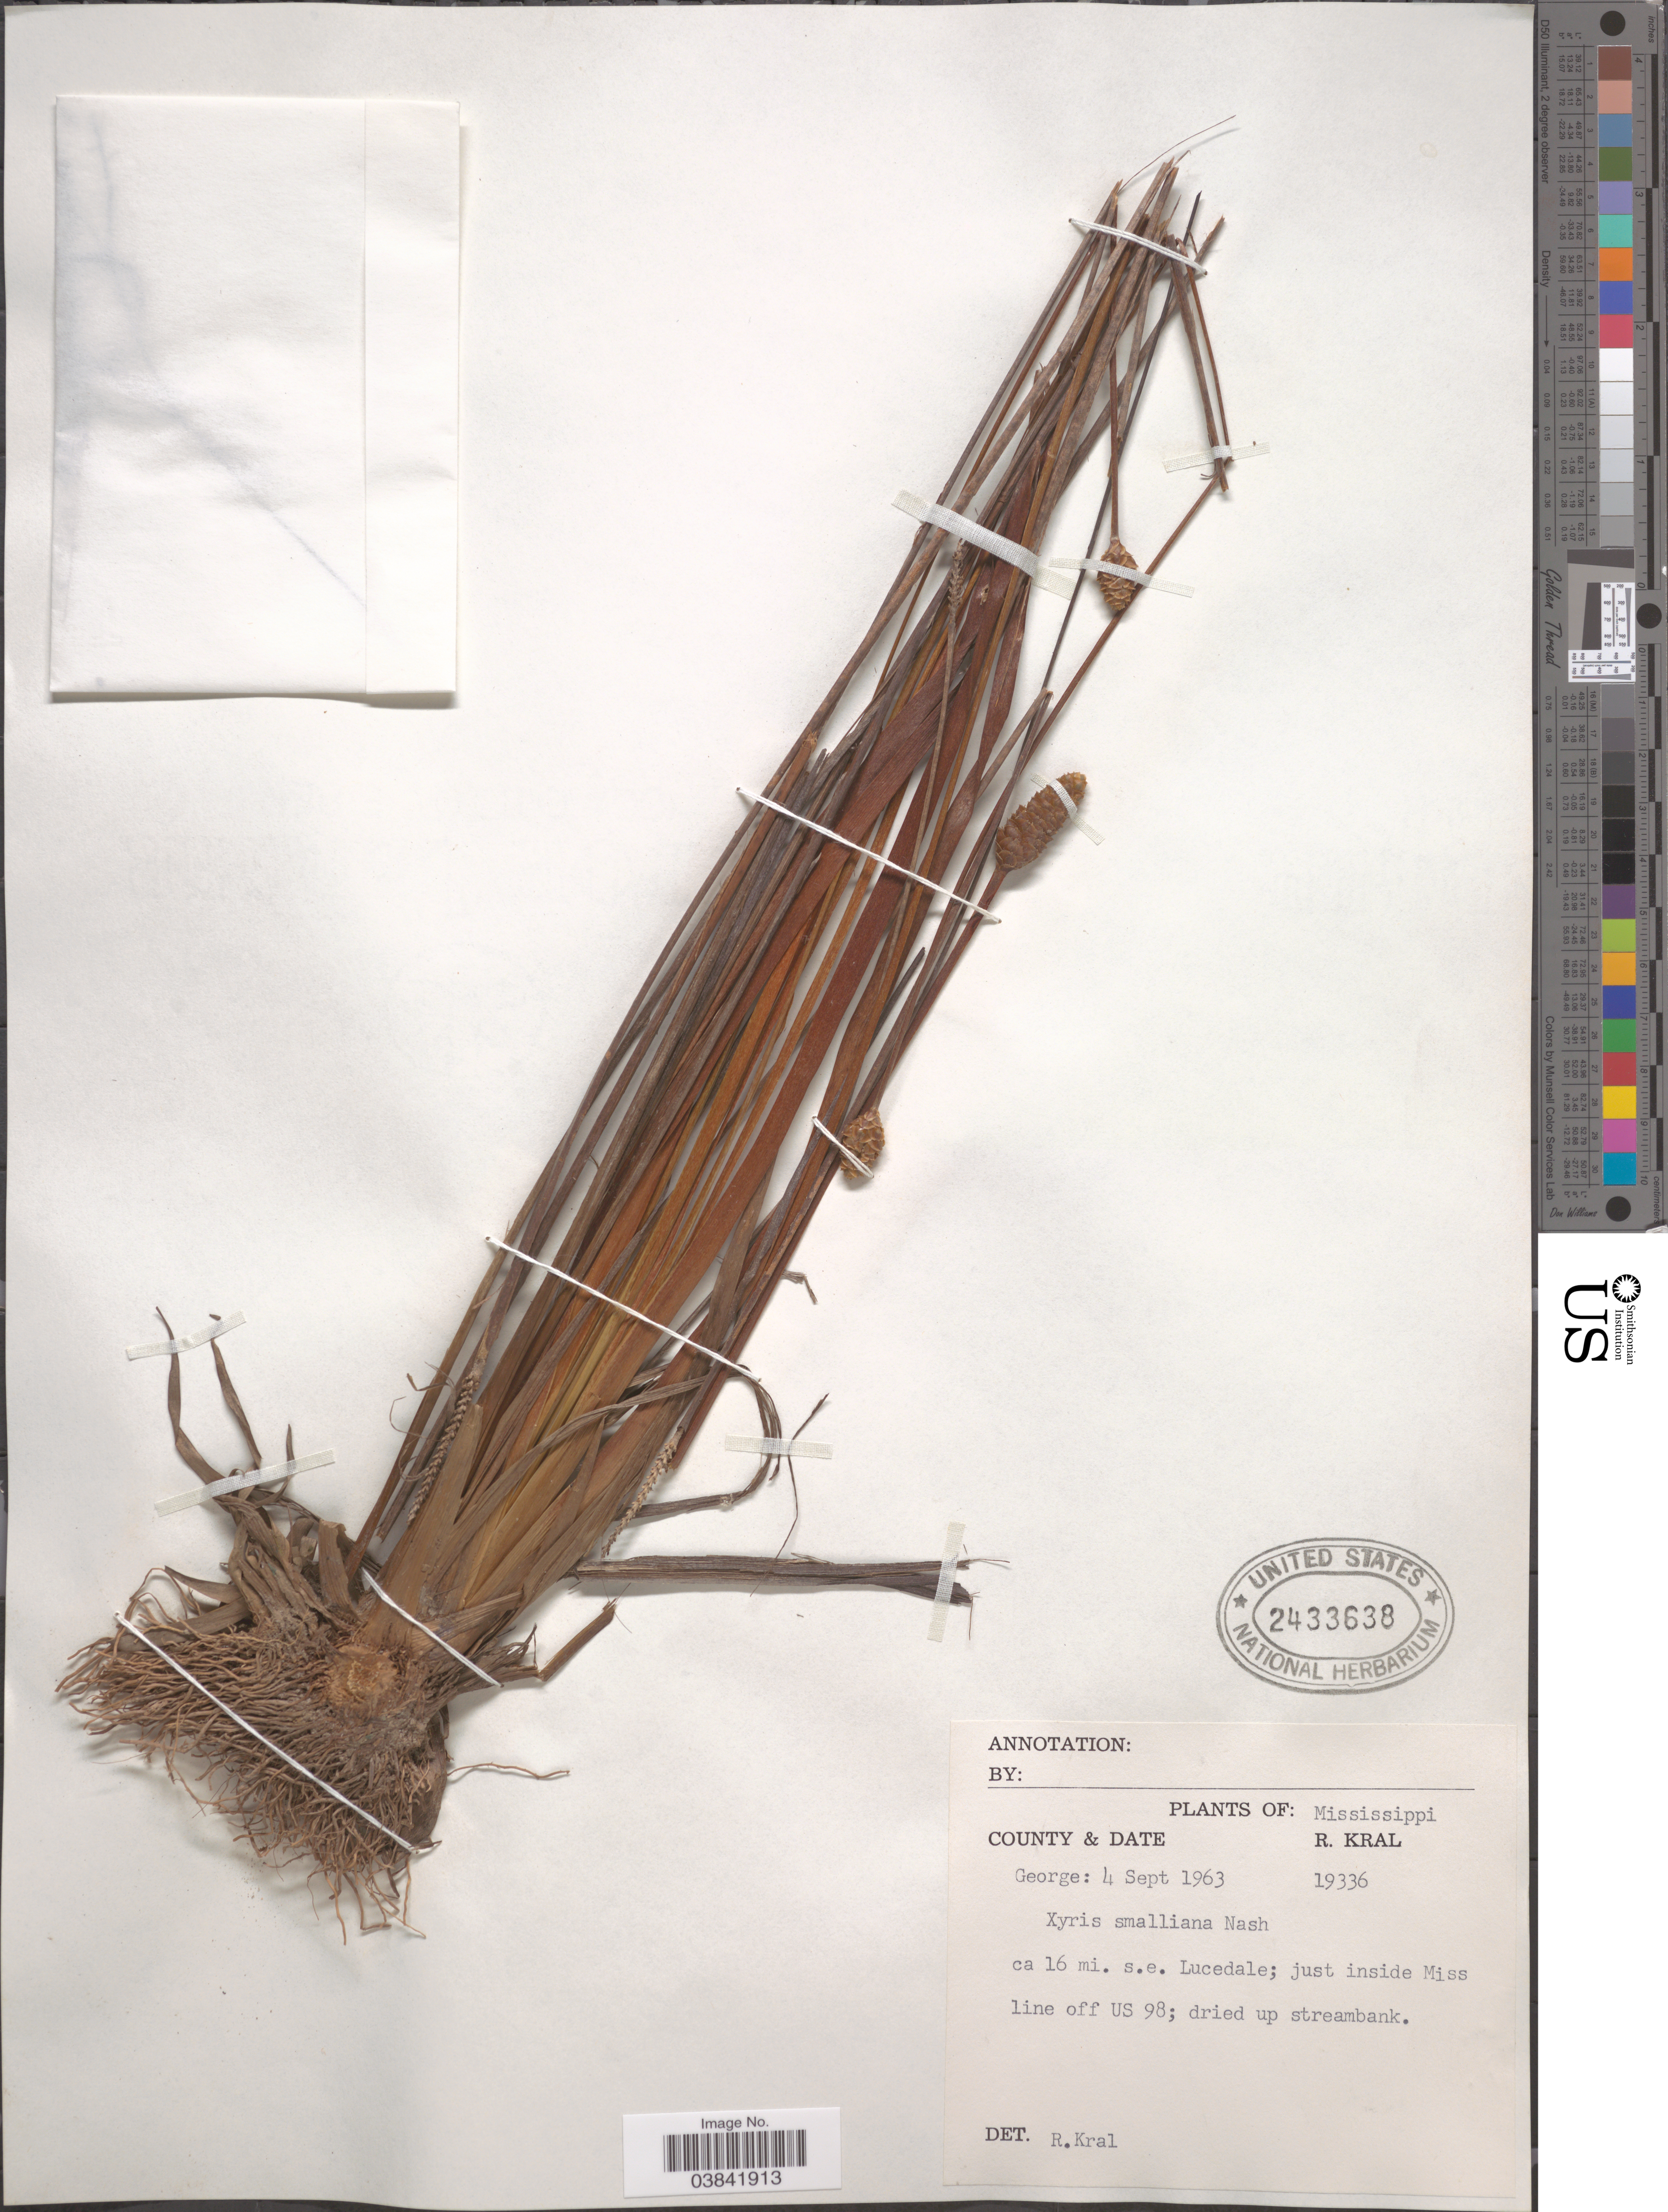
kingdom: Plantae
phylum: Tracheophyta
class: Liliopsida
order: Poales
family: Xyridaceae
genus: Xyris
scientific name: Xyris smalliana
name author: Nash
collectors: R. Kral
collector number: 19336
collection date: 1963-09-04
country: United States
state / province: Mississippi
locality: County George: ca 16 mi. s. e. Lucedale; just inside Miss line off US 98.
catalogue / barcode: US 2433638